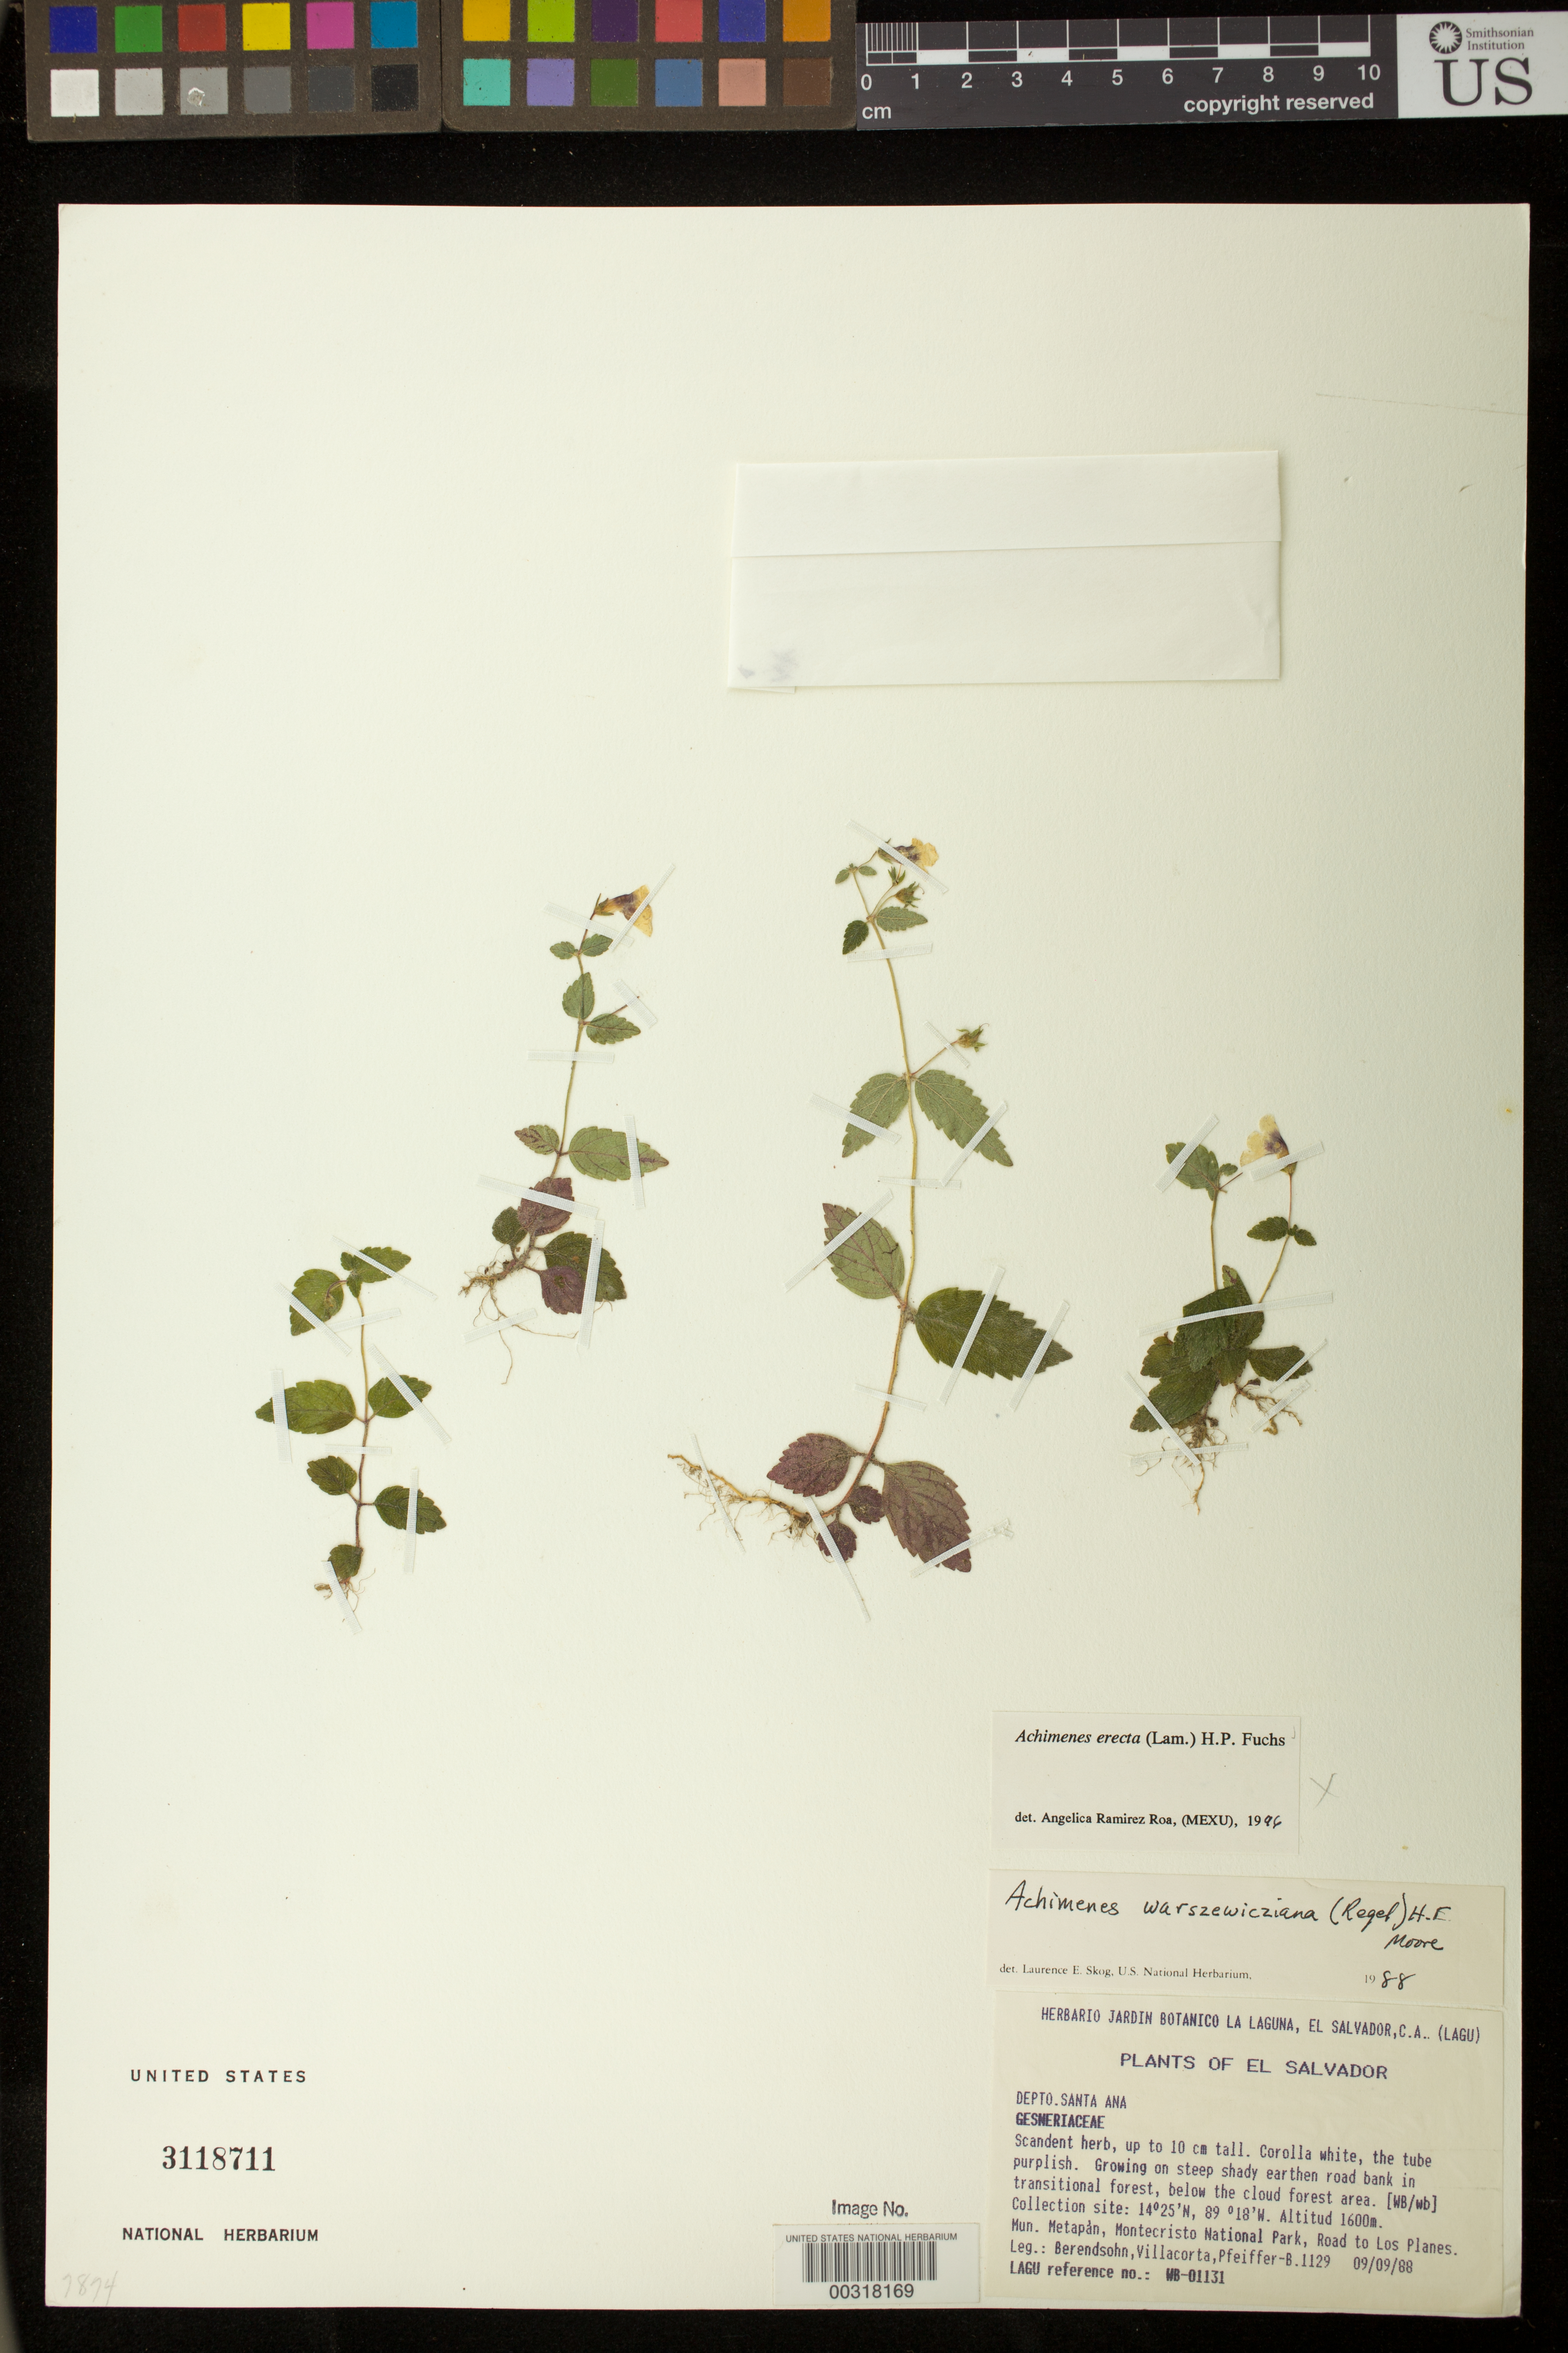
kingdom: Plantae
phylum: Tracheophyta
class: Magnoliopsida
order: Lamiales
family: Gesneriaceae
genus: Achimenes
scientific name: Achimenes erecta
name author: (Lam.) H.P. Fuchs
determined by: Skog, Laurence E.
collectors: W. Berendsohn, R. Villacorta & Pfeiffer, L.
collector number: B. 1129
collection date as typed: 09 Sep 1988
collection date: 1988-09-09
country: El Salvador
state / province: Santa Ana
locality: Mun. Metapan, Montecristo National Park, road to Los Planes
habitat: Growing on steep shady earthen road bank in transitional forest, below the cloud forest area [WB/wb]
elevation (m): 1600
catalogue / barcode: US 3118711